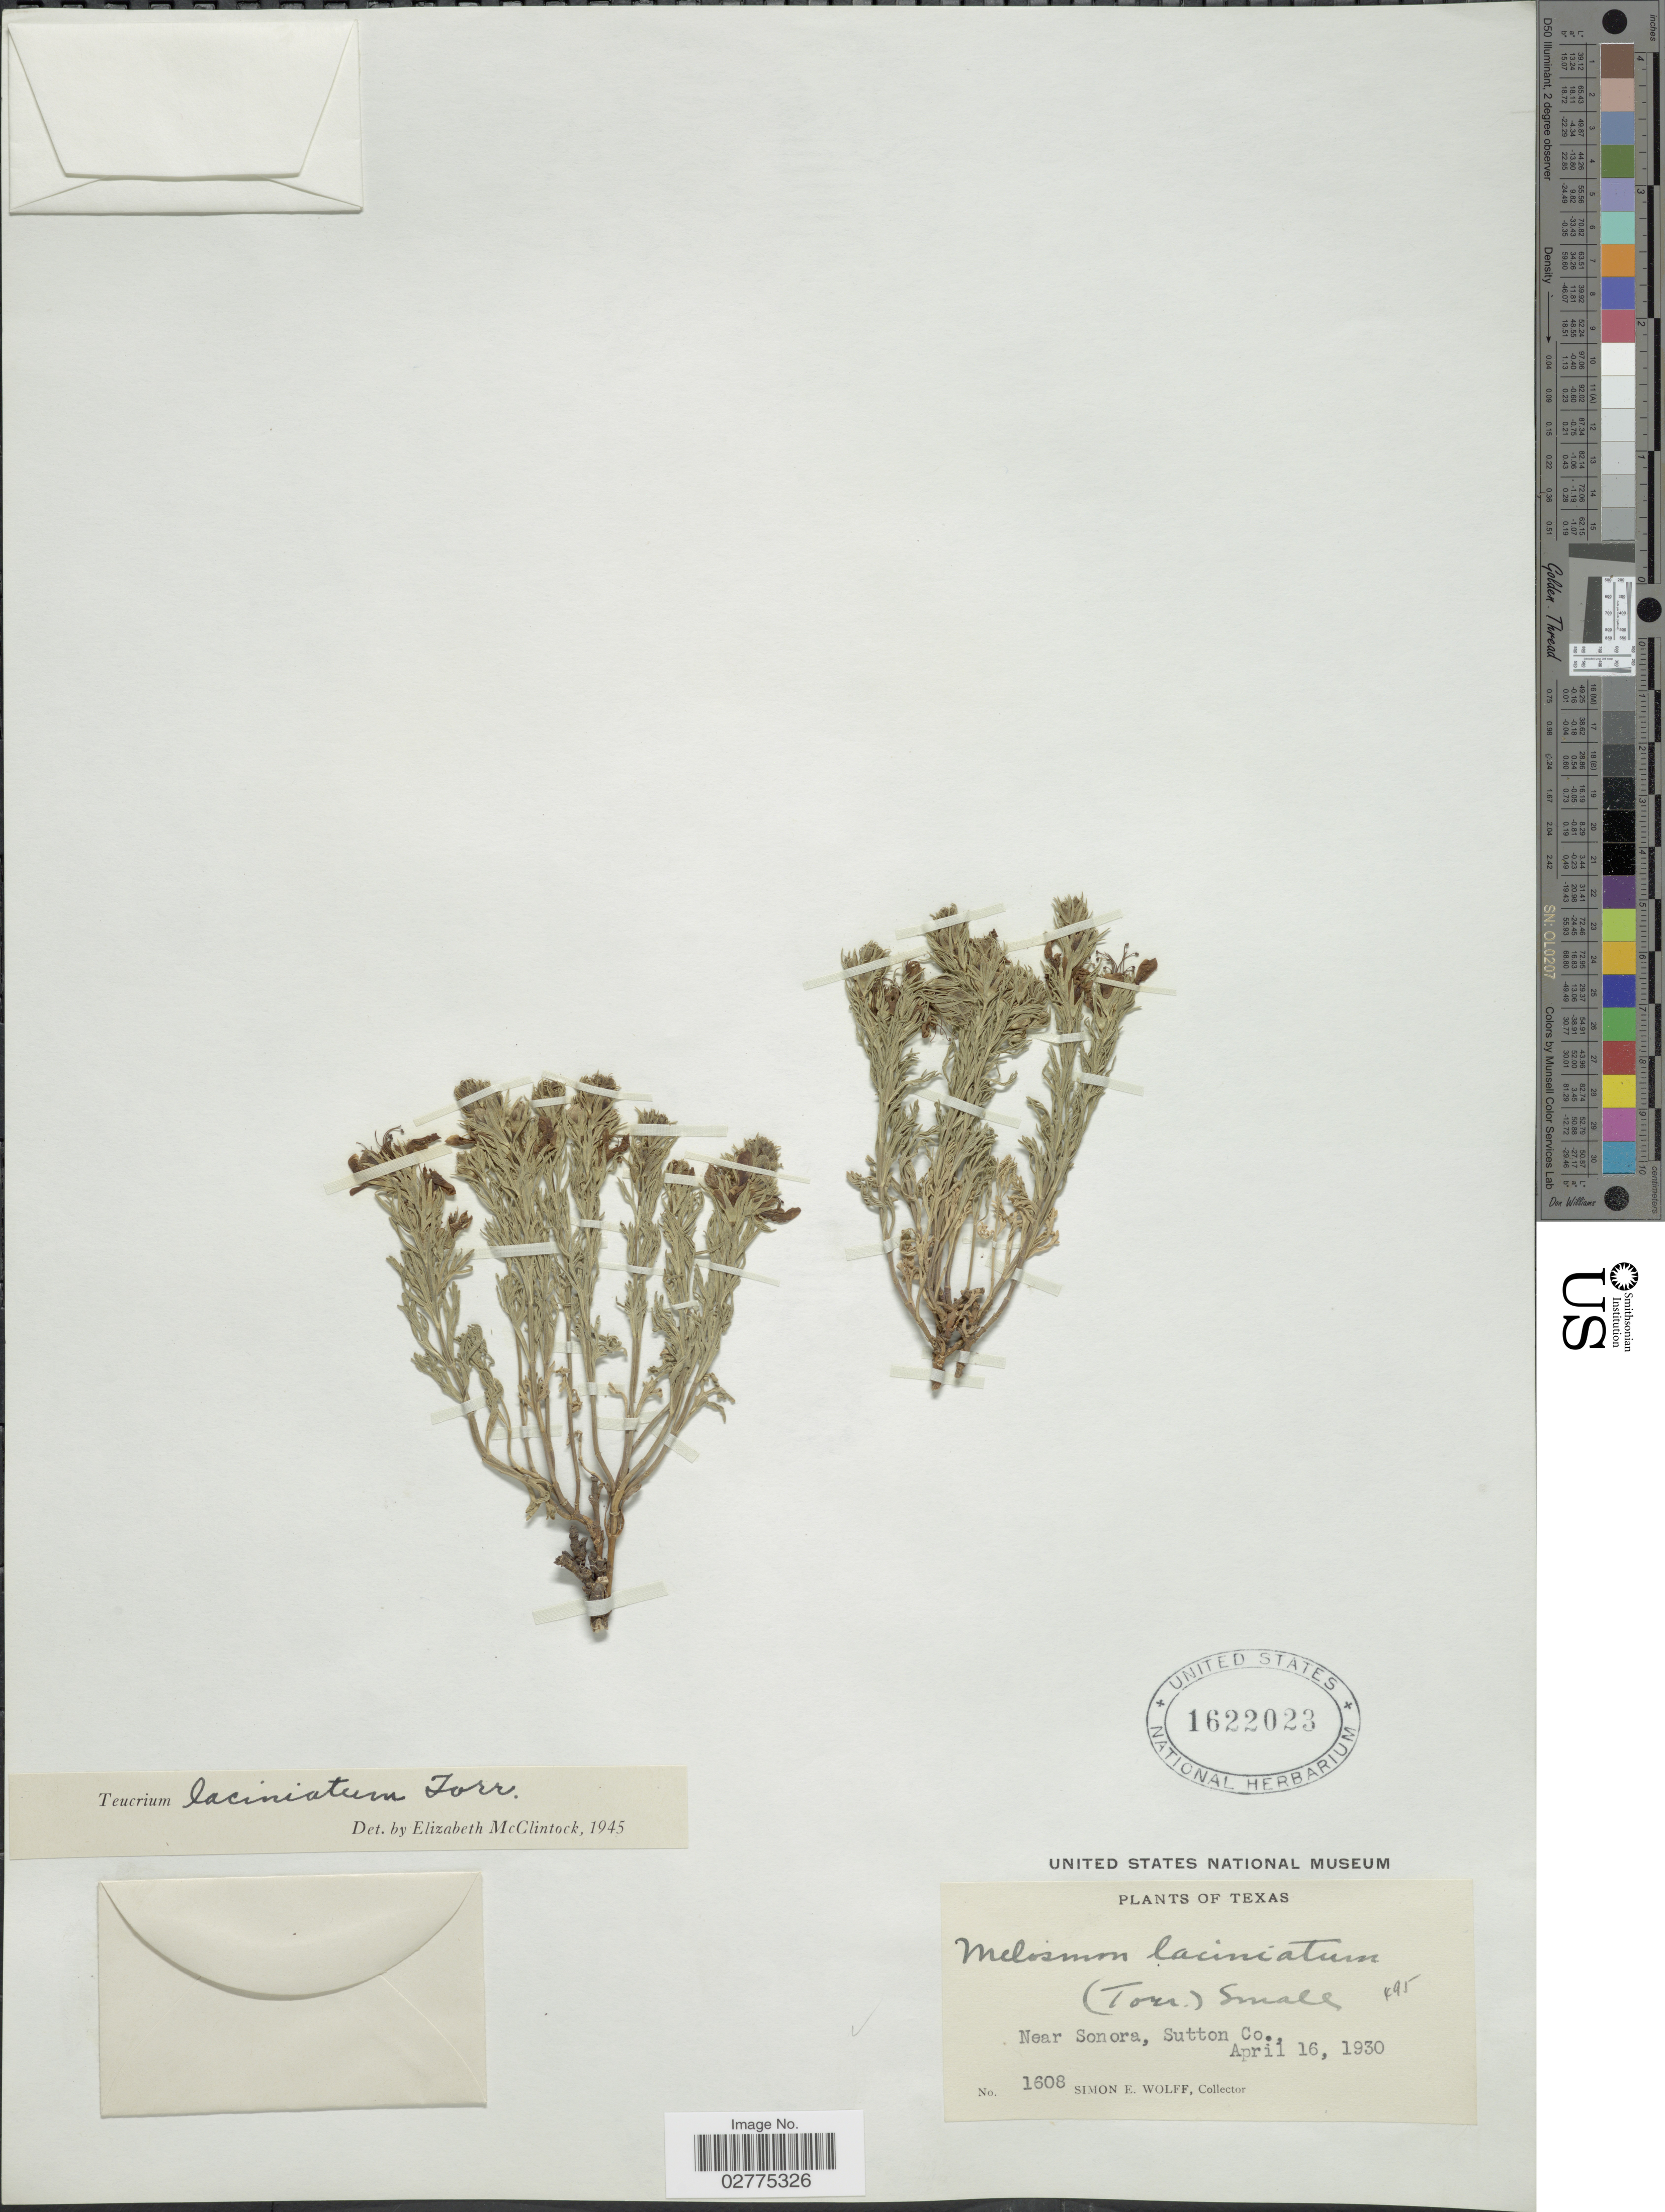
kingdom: Plantae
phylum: Tracheophyta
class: Magnoliopsida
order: Lamiales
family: Lamiaceae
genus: Teucrium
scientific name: Teucrium laciniatum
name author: Torr.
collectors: S. E. Wolff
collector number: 1608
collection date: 1930-04-16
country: United States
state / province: Texas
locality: Near Sonora, Sutton Co.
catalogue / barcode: US 1622023